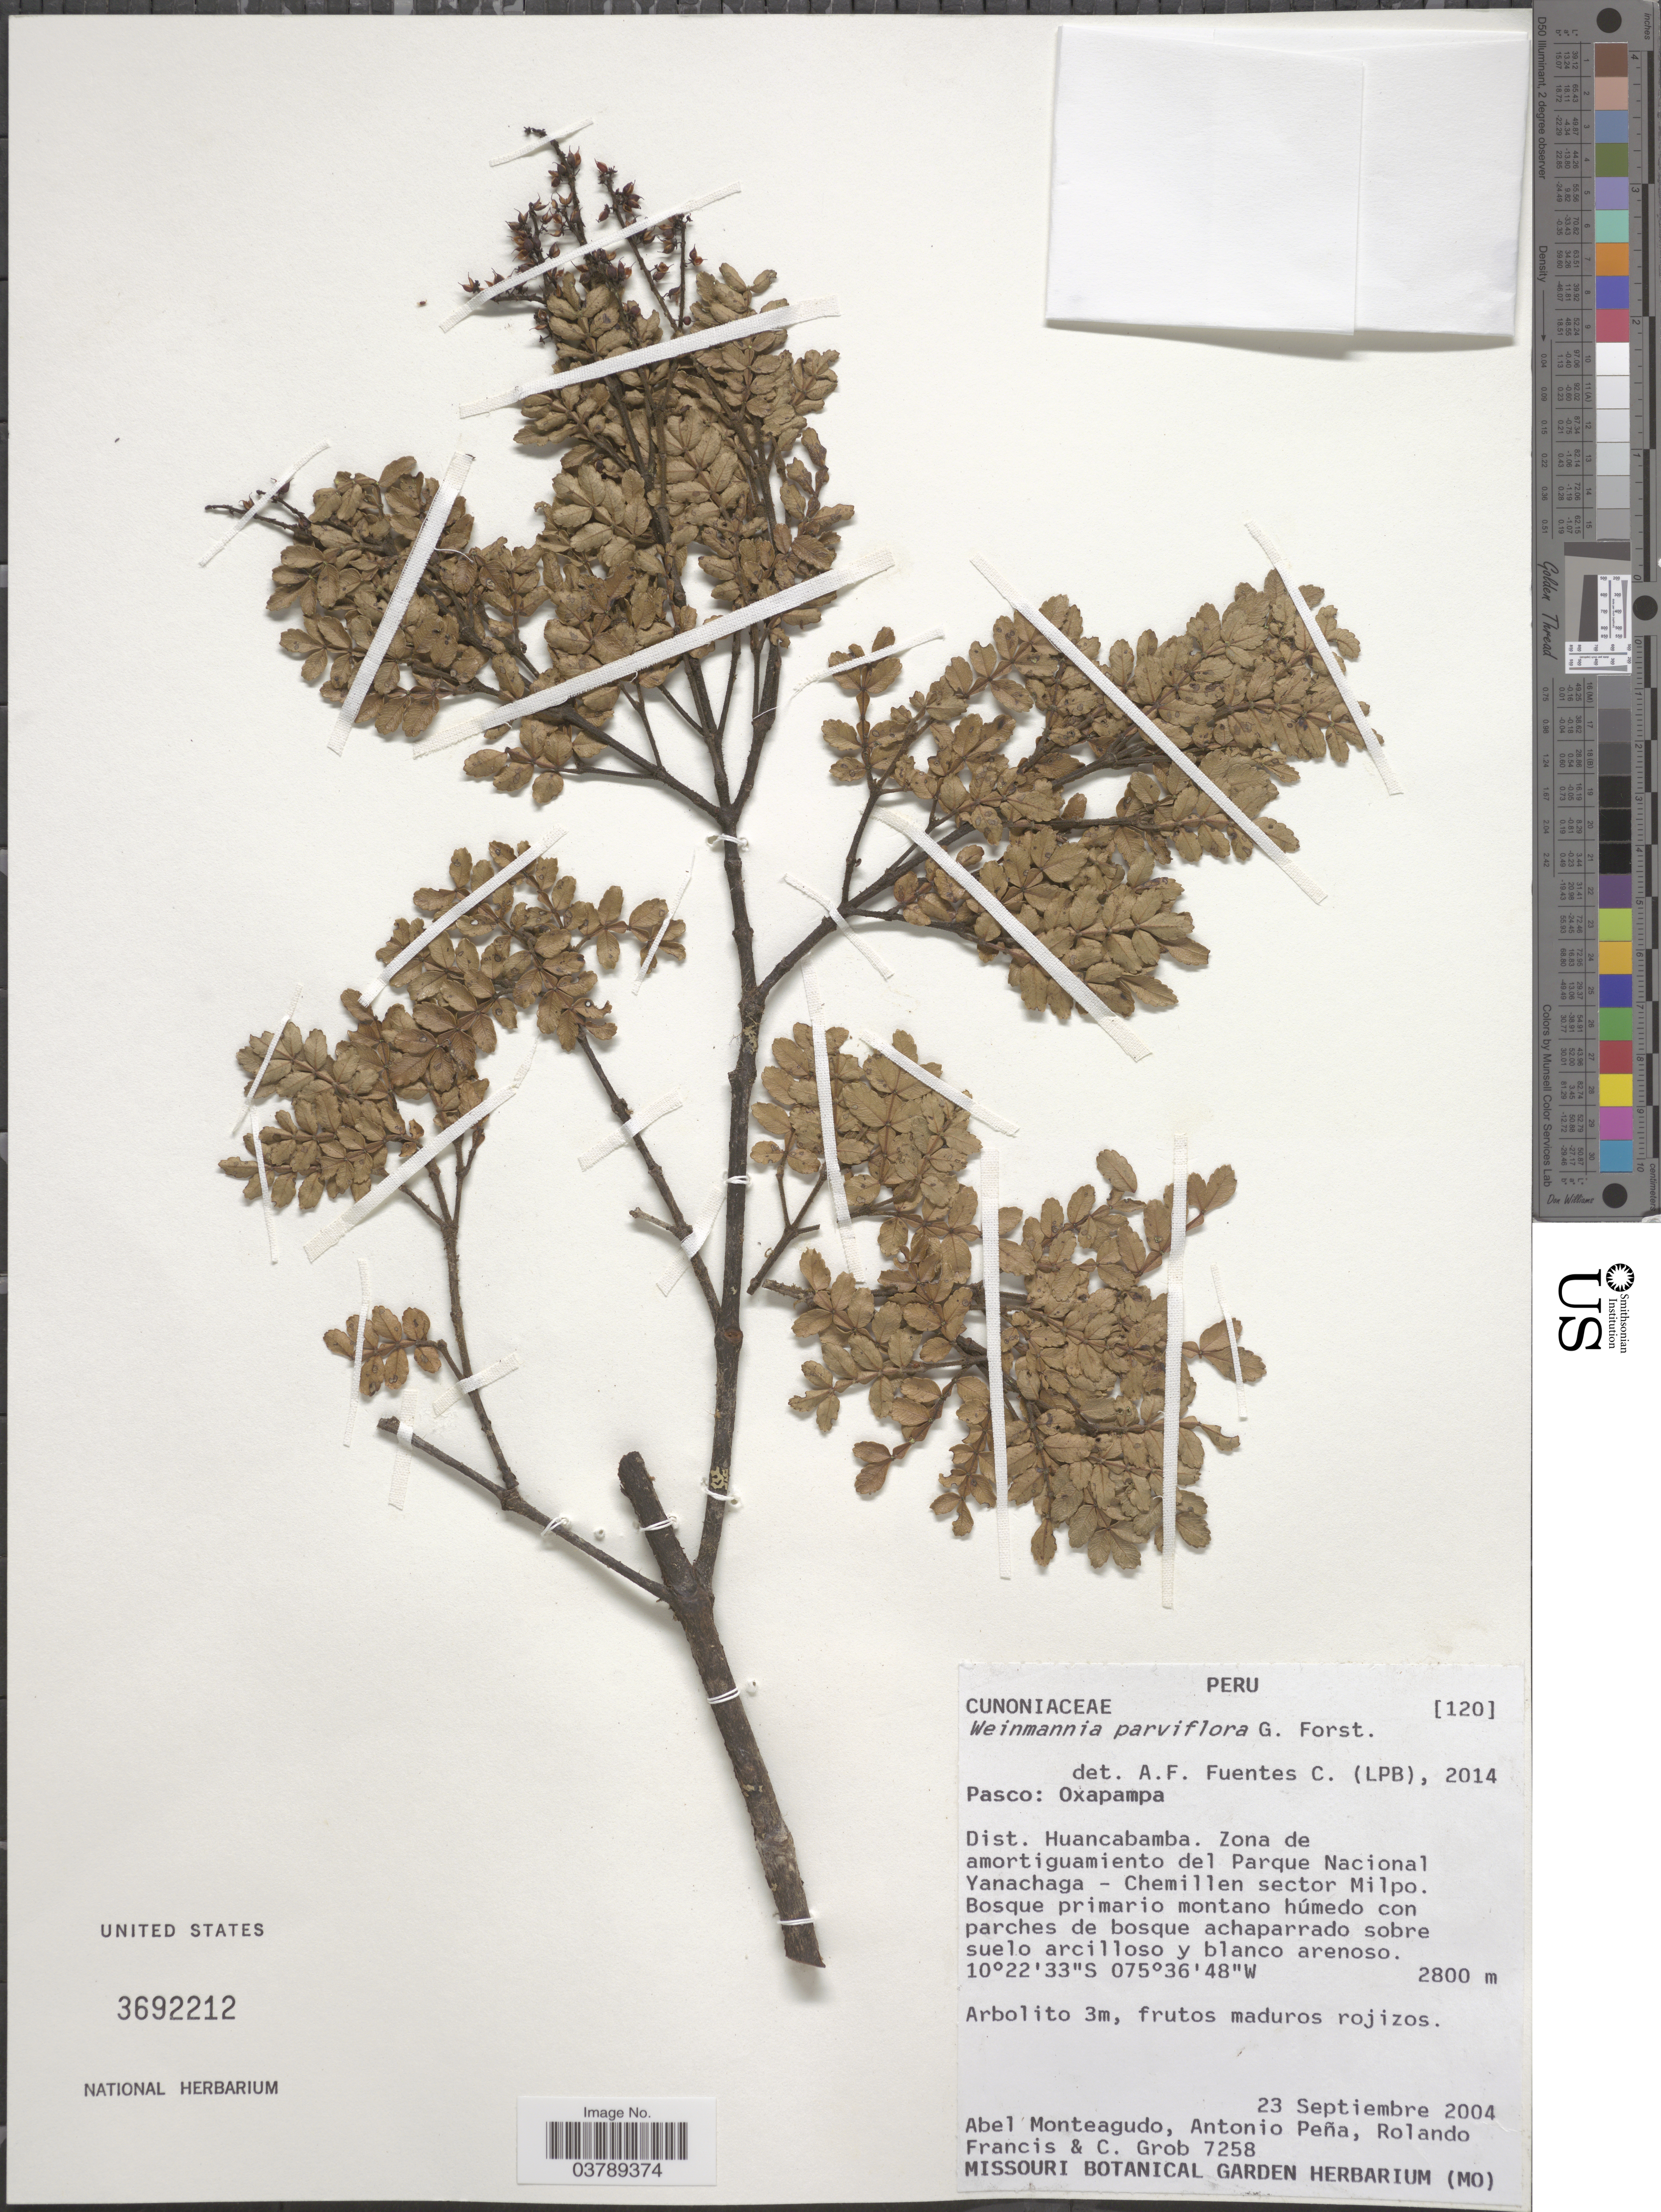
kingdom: Plantae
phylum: Tracheophyta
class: Magnoliopsida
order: Oxalidales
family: Cunoniaceae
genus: Weinmannia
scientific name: Weinmannia parviflora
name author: G. Forst.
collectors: A. Monteagudo, A. Pena, R. Francis & C. Grob.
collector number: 7258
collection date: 2004-09-23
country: Peru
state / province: Pasco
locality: Oxapampa. Dist. Huancabamba. Zona de amortiguamiento del Parque Nacional Yanachaga - Chemillen sector Milpo.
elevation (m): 2800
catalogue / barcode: US 3692212